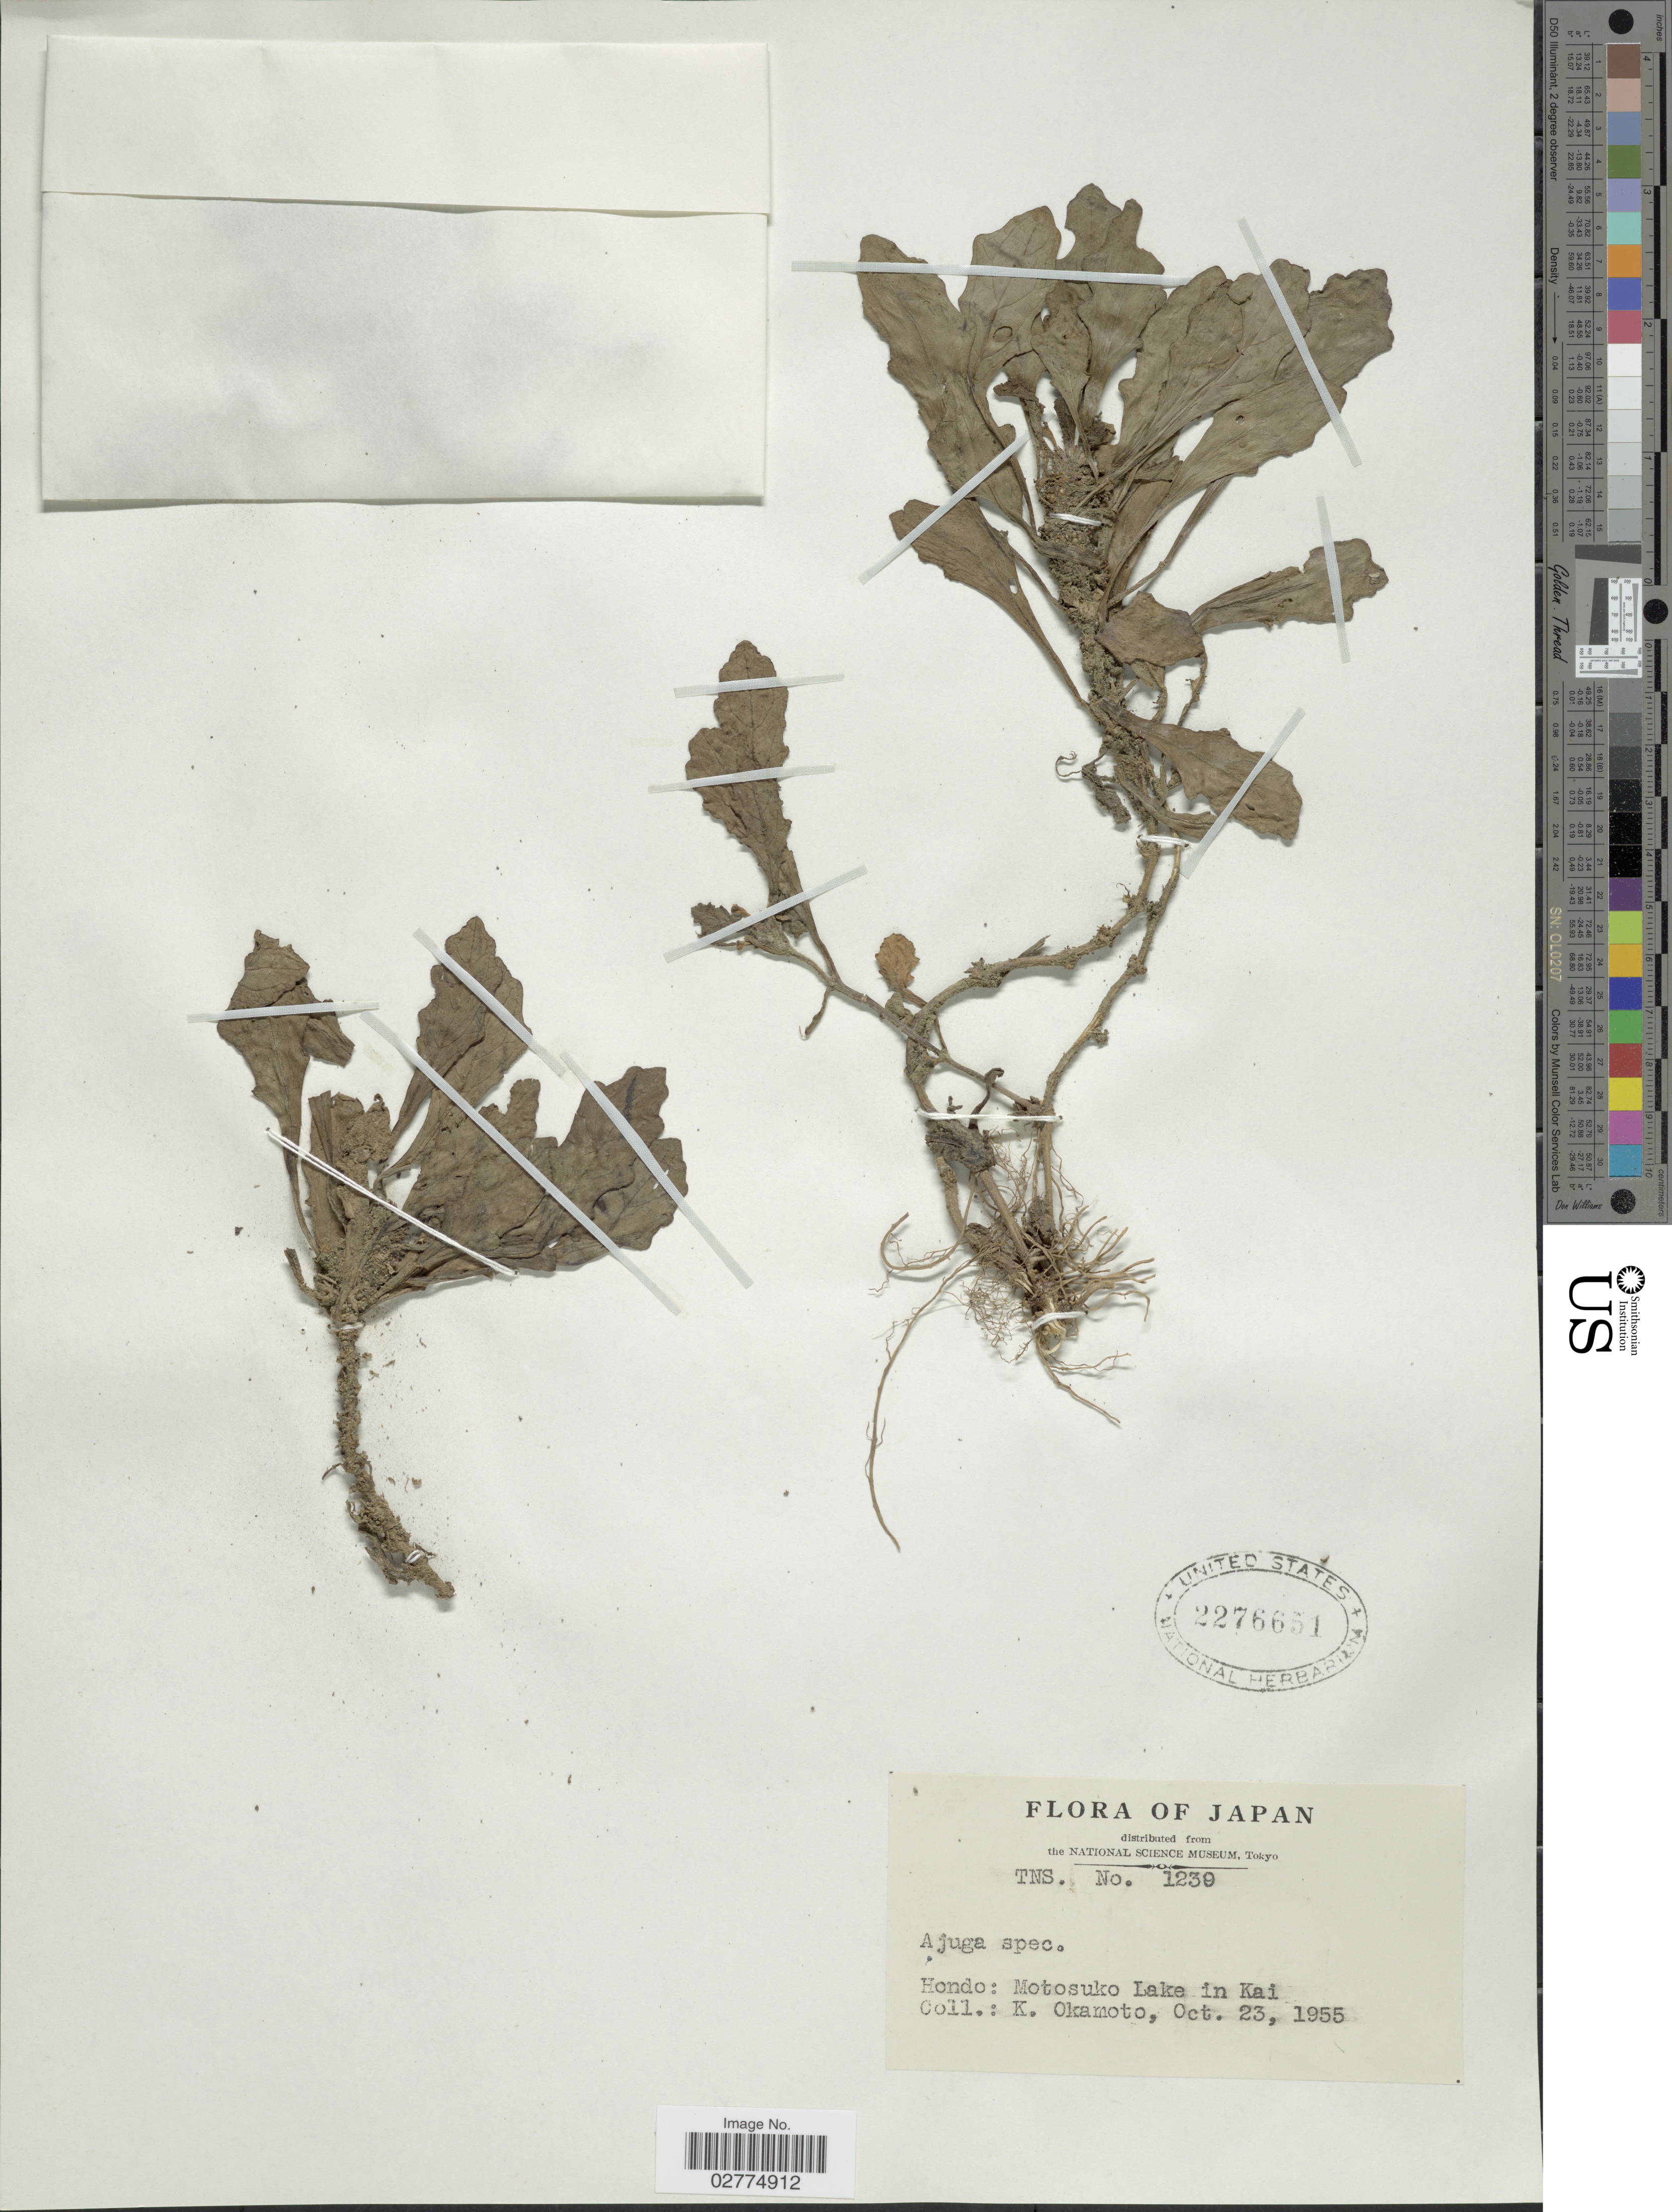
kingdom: Plantae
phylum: Tracheophyta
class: Magnoliopsida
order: Lamiales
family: Lamiaceae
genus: Ajuga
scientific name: Ajuga sp.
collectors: K. Okamoto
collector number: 1239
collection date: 1955-10-23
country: Japan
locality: Hondo, Motosuko Lake in Kai.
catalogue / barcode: US 2276651